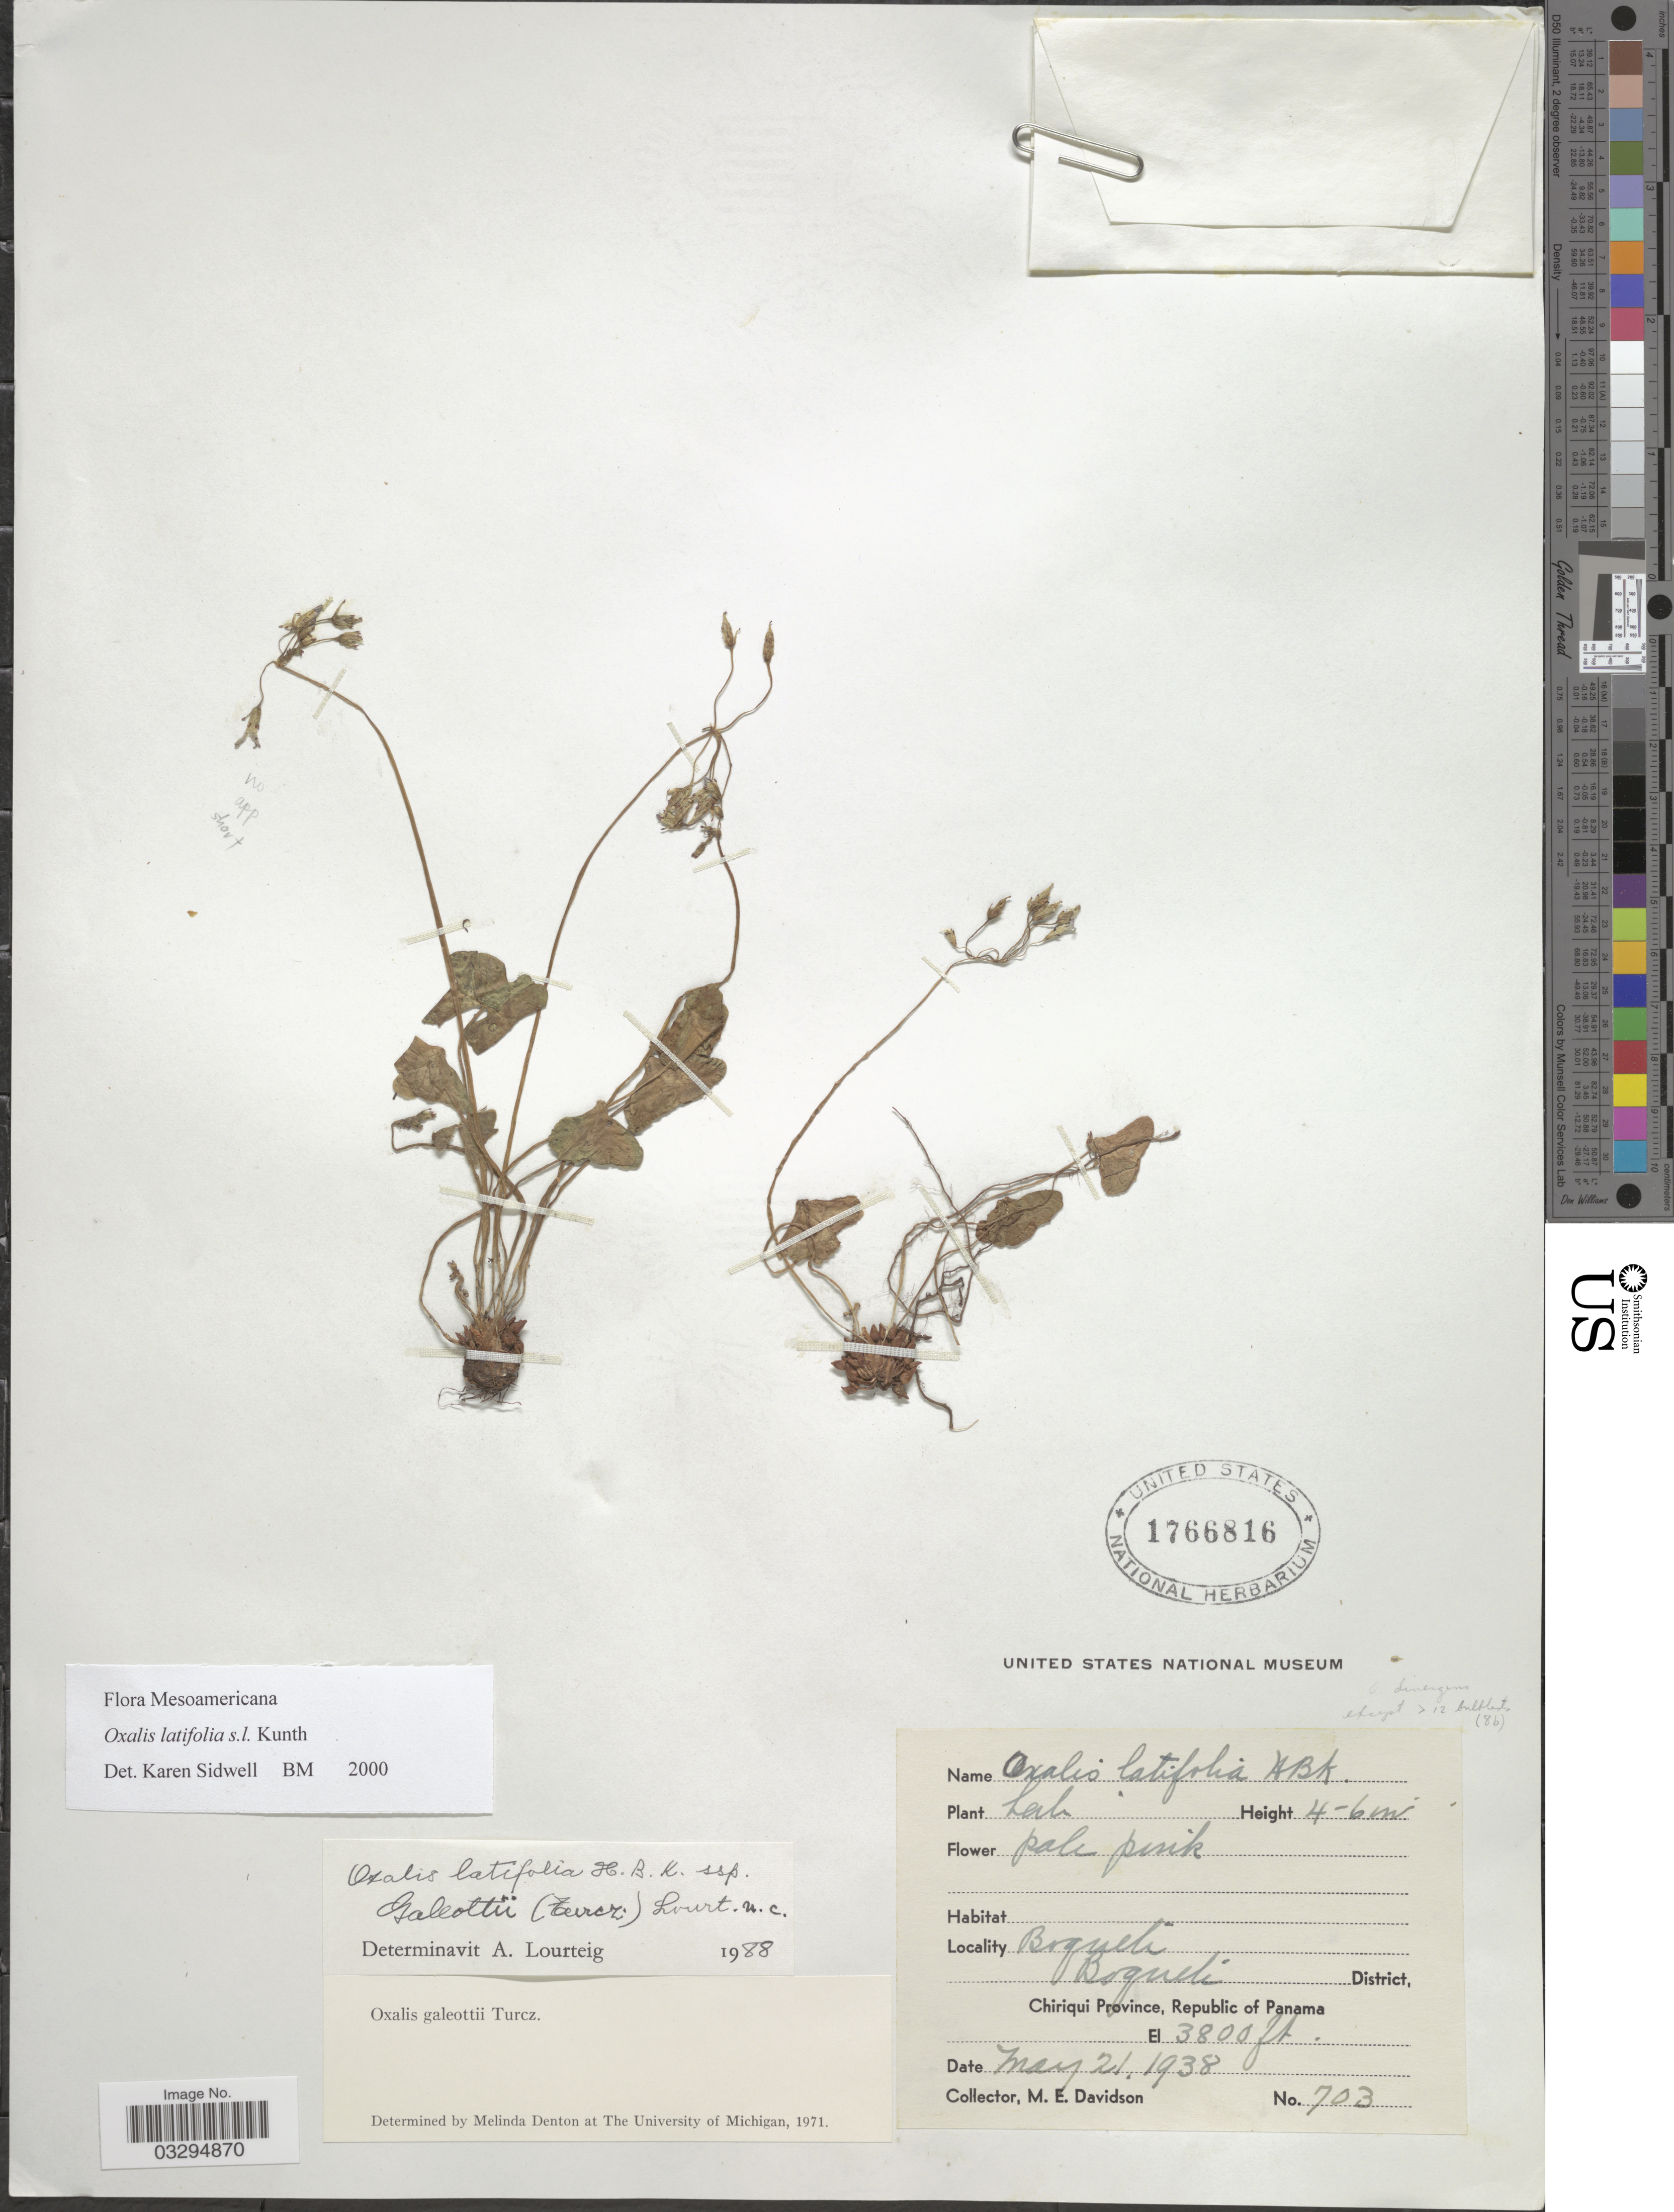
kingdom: Plantae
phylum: Tracheophyta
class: Magnoliopsida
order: Oxalidales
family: Oxalidaceae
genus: Oxalis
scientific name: Oxalis latifolia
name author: Kunth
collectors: M. E. Davidson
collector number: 703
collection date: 1938-05-21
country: Panama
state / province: Chiriqui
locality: Boqueté, Boqueté District.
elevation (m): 1158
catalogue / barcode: US 1766816